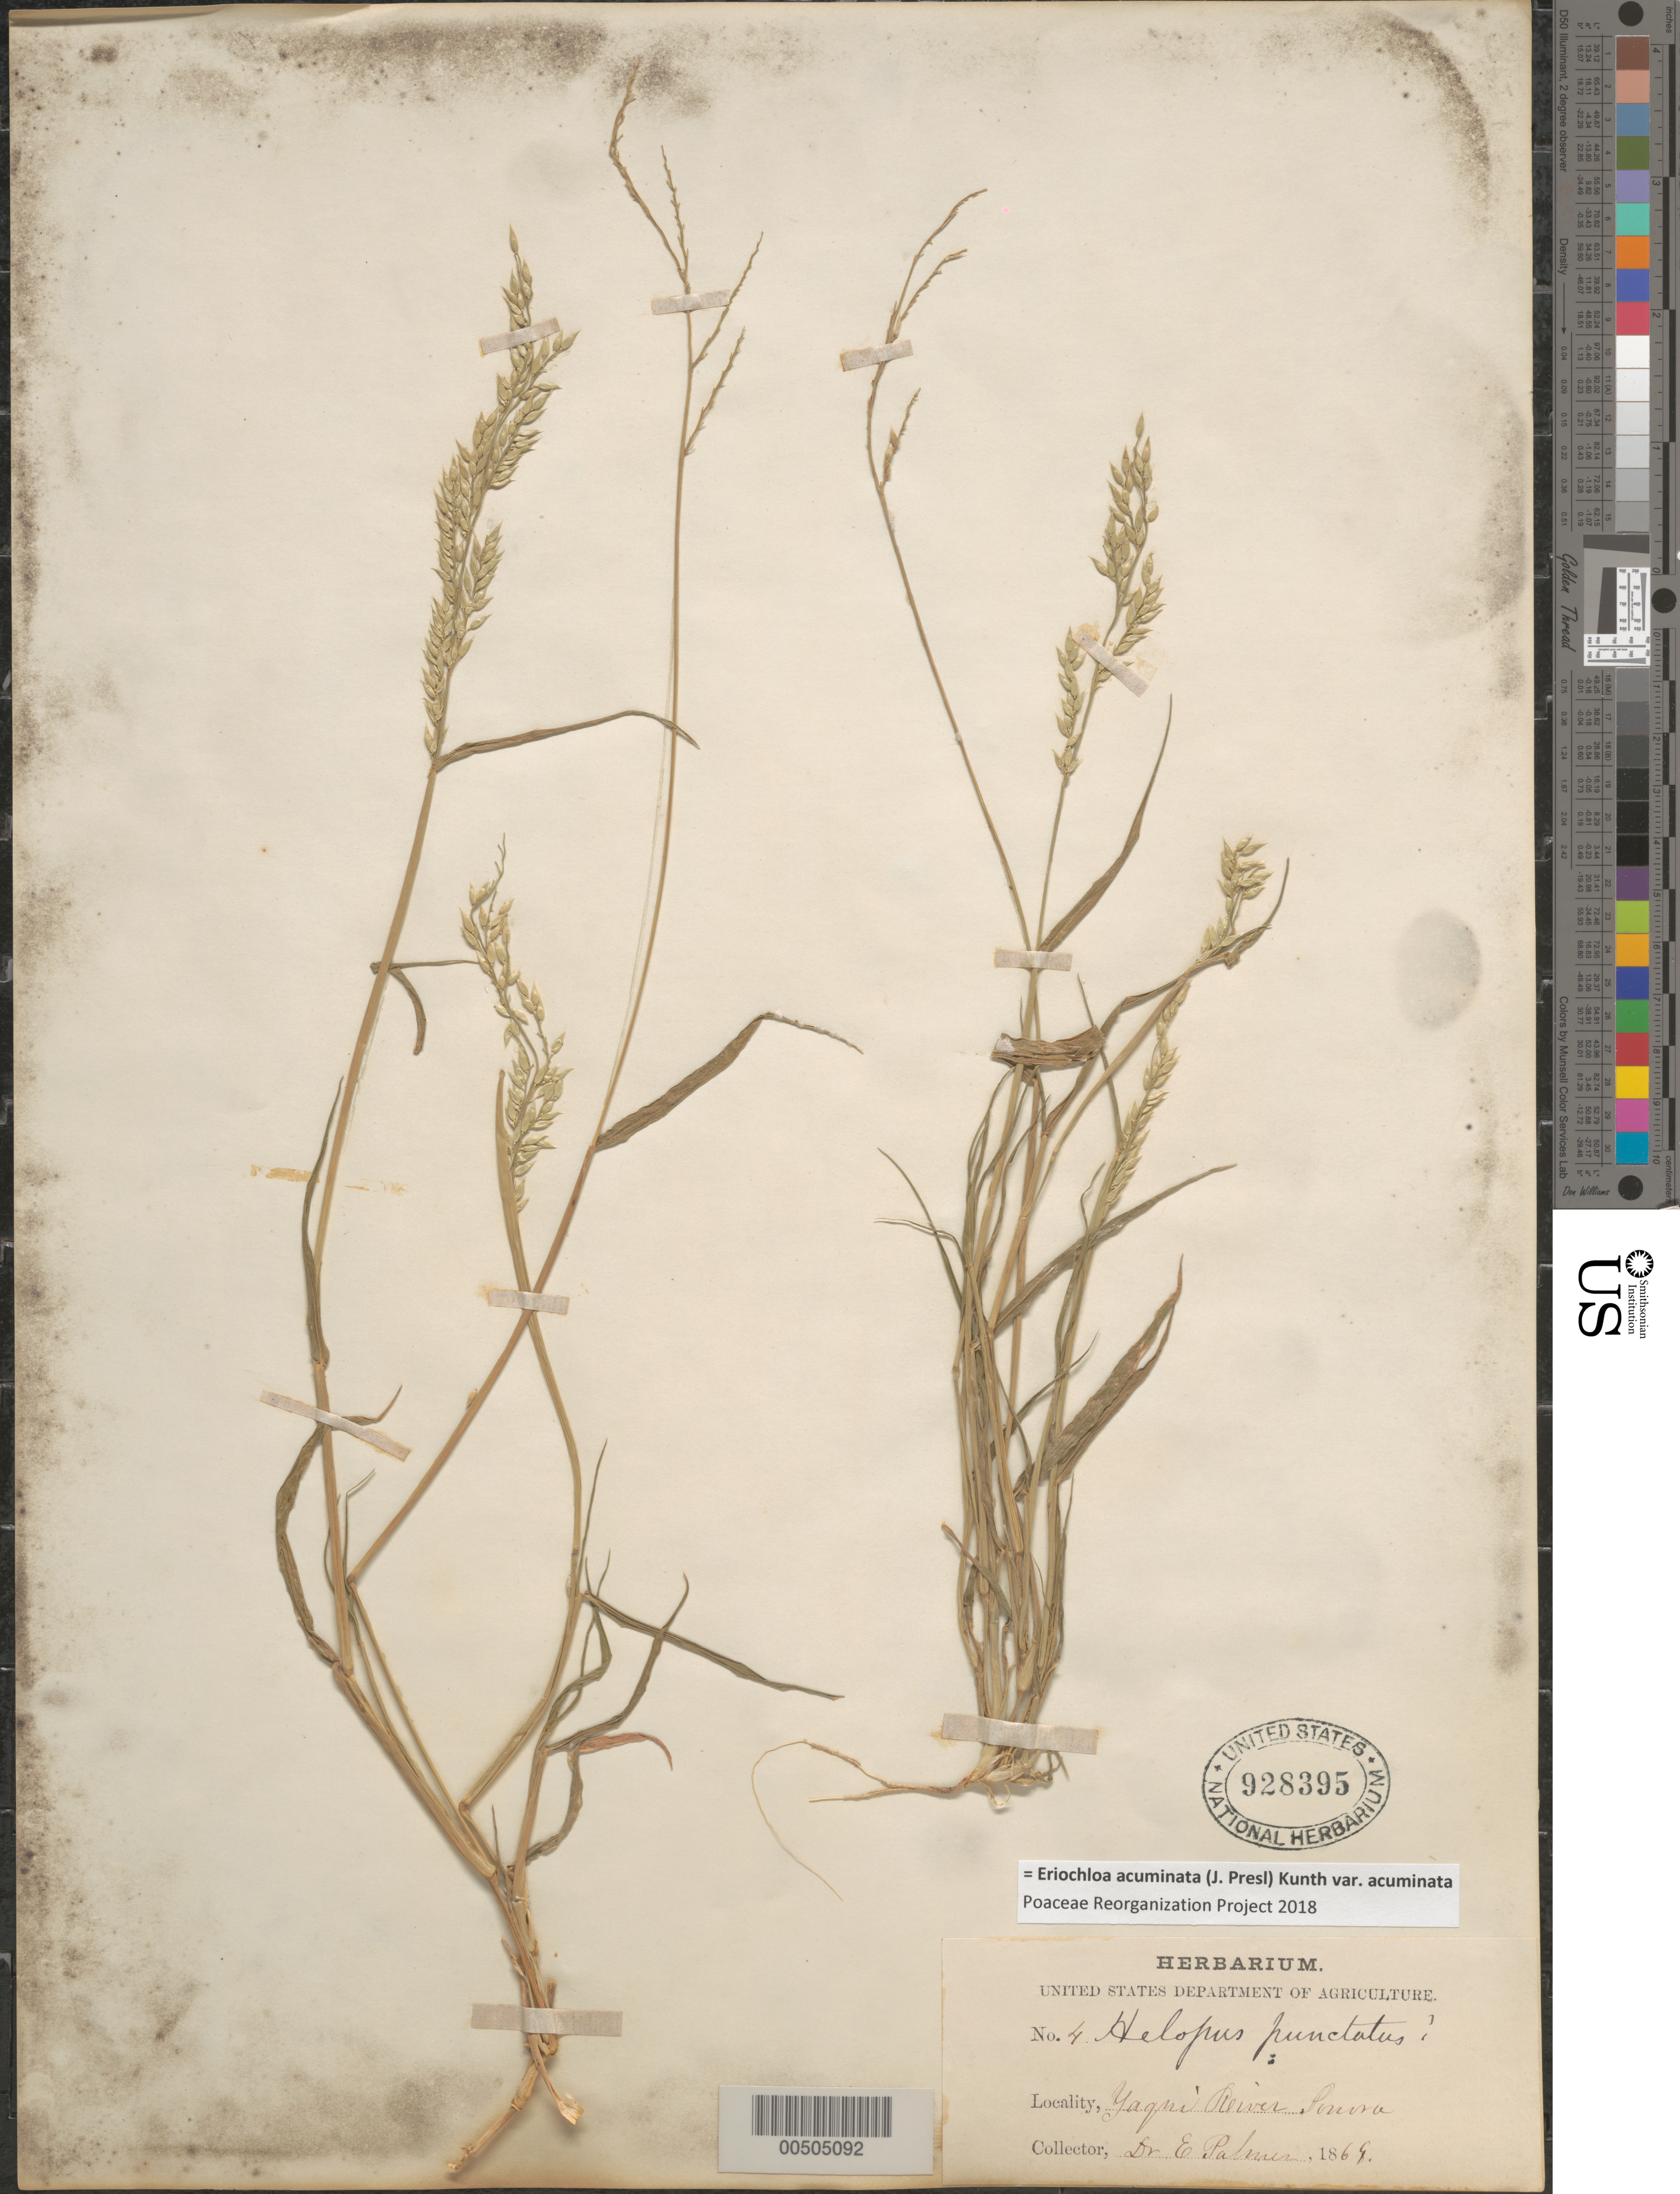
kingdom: Plantae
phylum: Tracheophyta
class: Liliopsida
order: Poales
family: Poaceae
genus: Eriochloa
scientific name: Eriochloa acuminata var. acuminata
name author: (J. Presl) Kunth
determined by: Poaceae Reorganization Project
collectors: E. Palmer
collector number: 4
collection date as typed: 1869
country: Mexico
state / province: Sonora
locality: Yaqui River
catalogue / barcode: US 928395